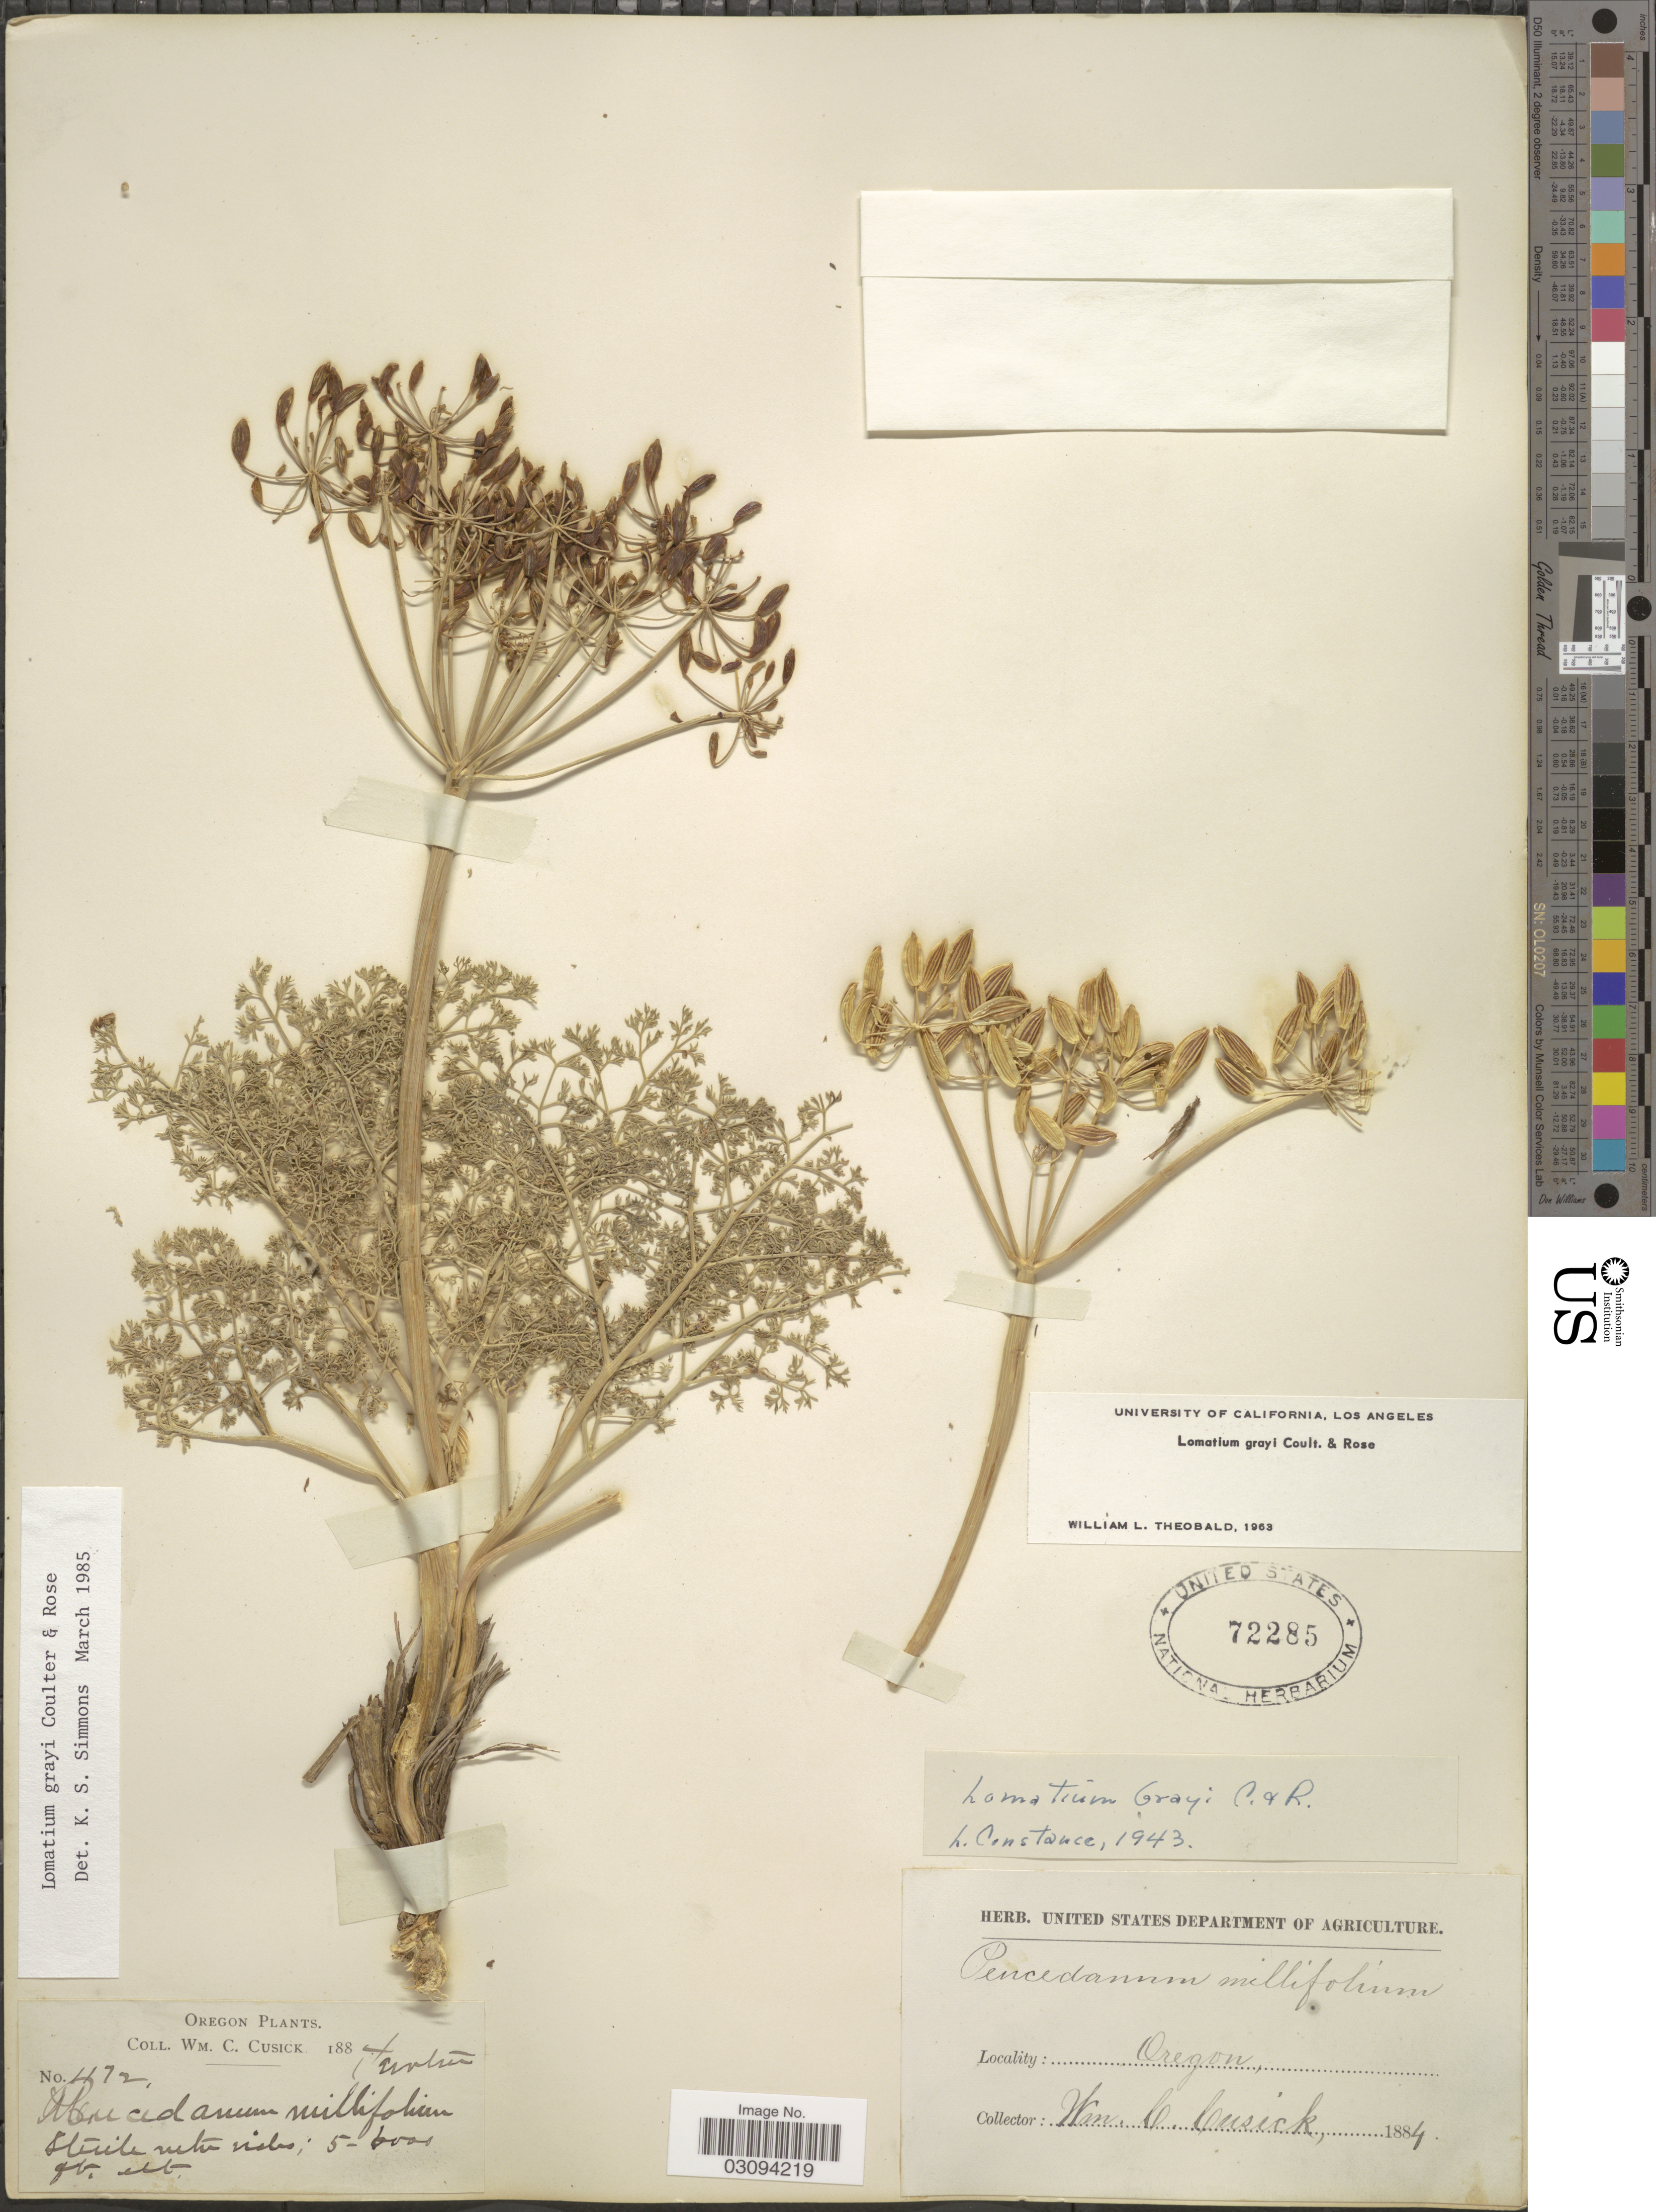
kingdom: Plantae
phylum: Tracheophyta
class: Magnoliopsida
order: Apiales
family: Apiaceae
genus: Lomatium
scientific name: Lomatium grayi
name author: (J.M. Coult. & Rose) J.M. Coult. & Rose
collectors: W. C. Cusick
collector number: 1172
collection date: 1884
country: United States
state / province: Oregon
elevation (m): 1524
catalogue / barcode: US 72285